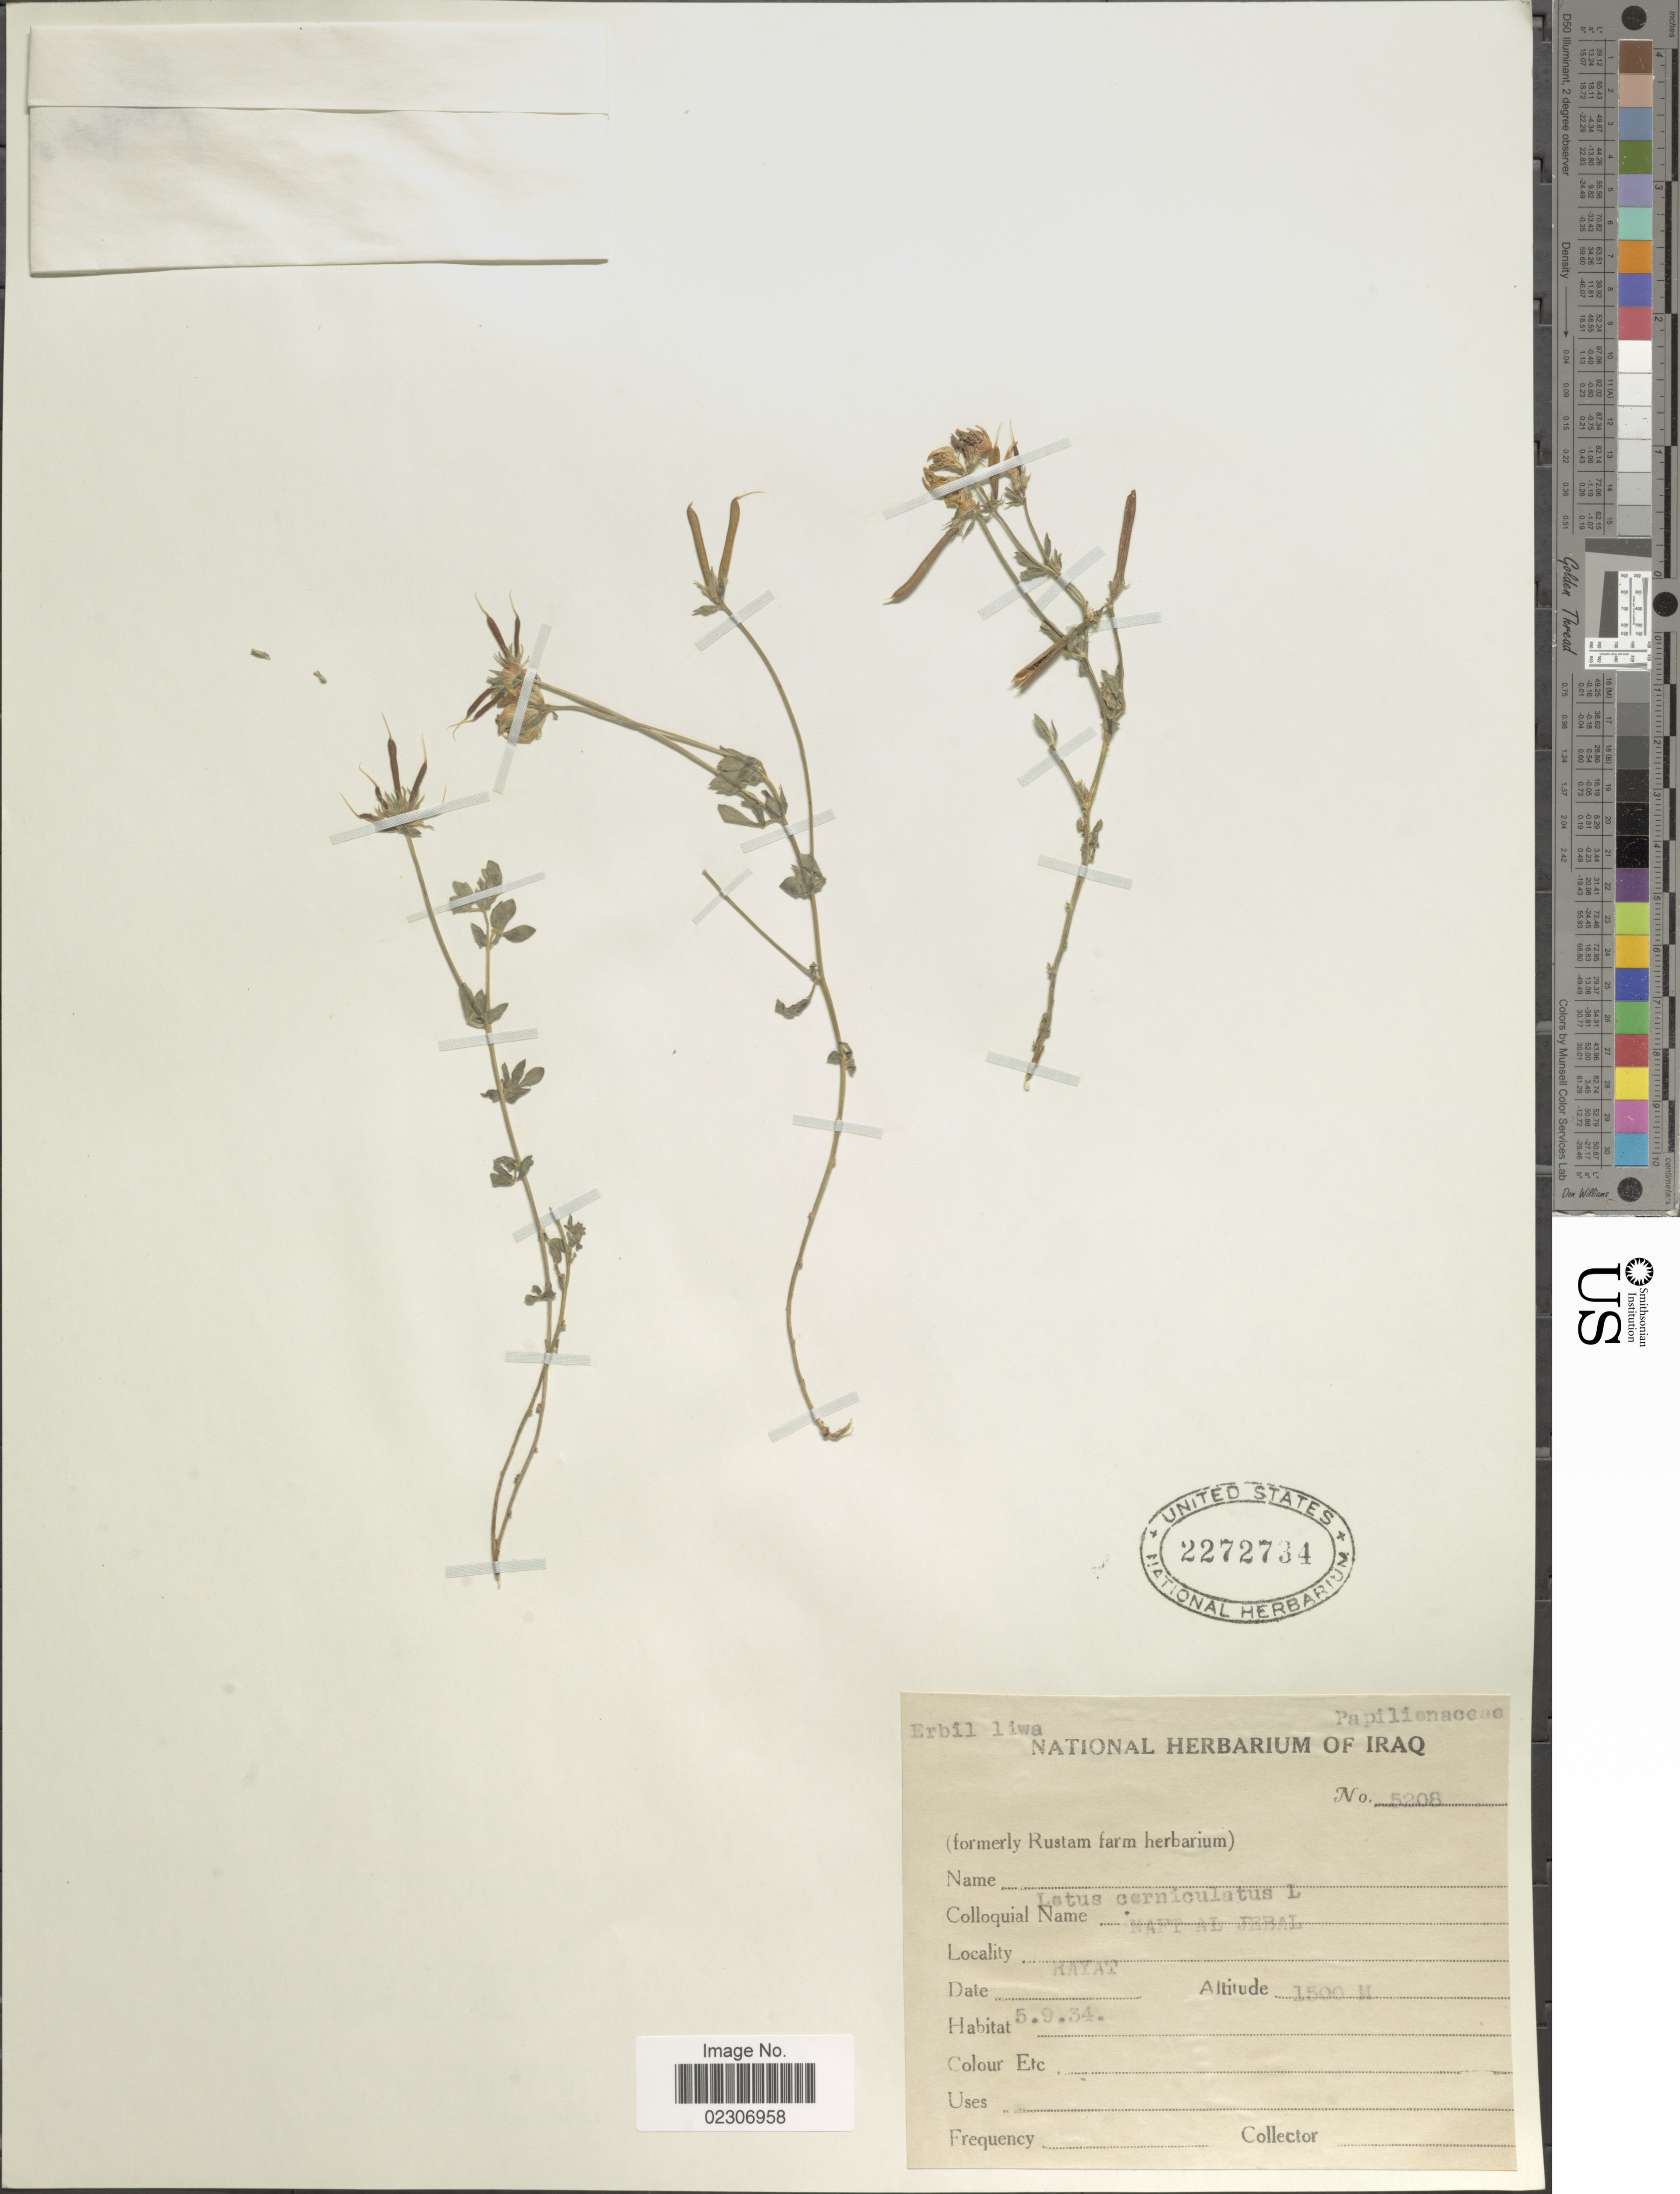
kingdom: Plantae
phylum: Tracheophyta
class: Magnoliopsida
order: Fabales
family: Fabaceae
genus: Lotus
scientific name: Lotus corniculatus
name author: L.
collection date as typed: Transcribed d/m/y: 5/9/34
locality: Kayat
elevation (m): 1500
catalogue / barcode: US 2272734